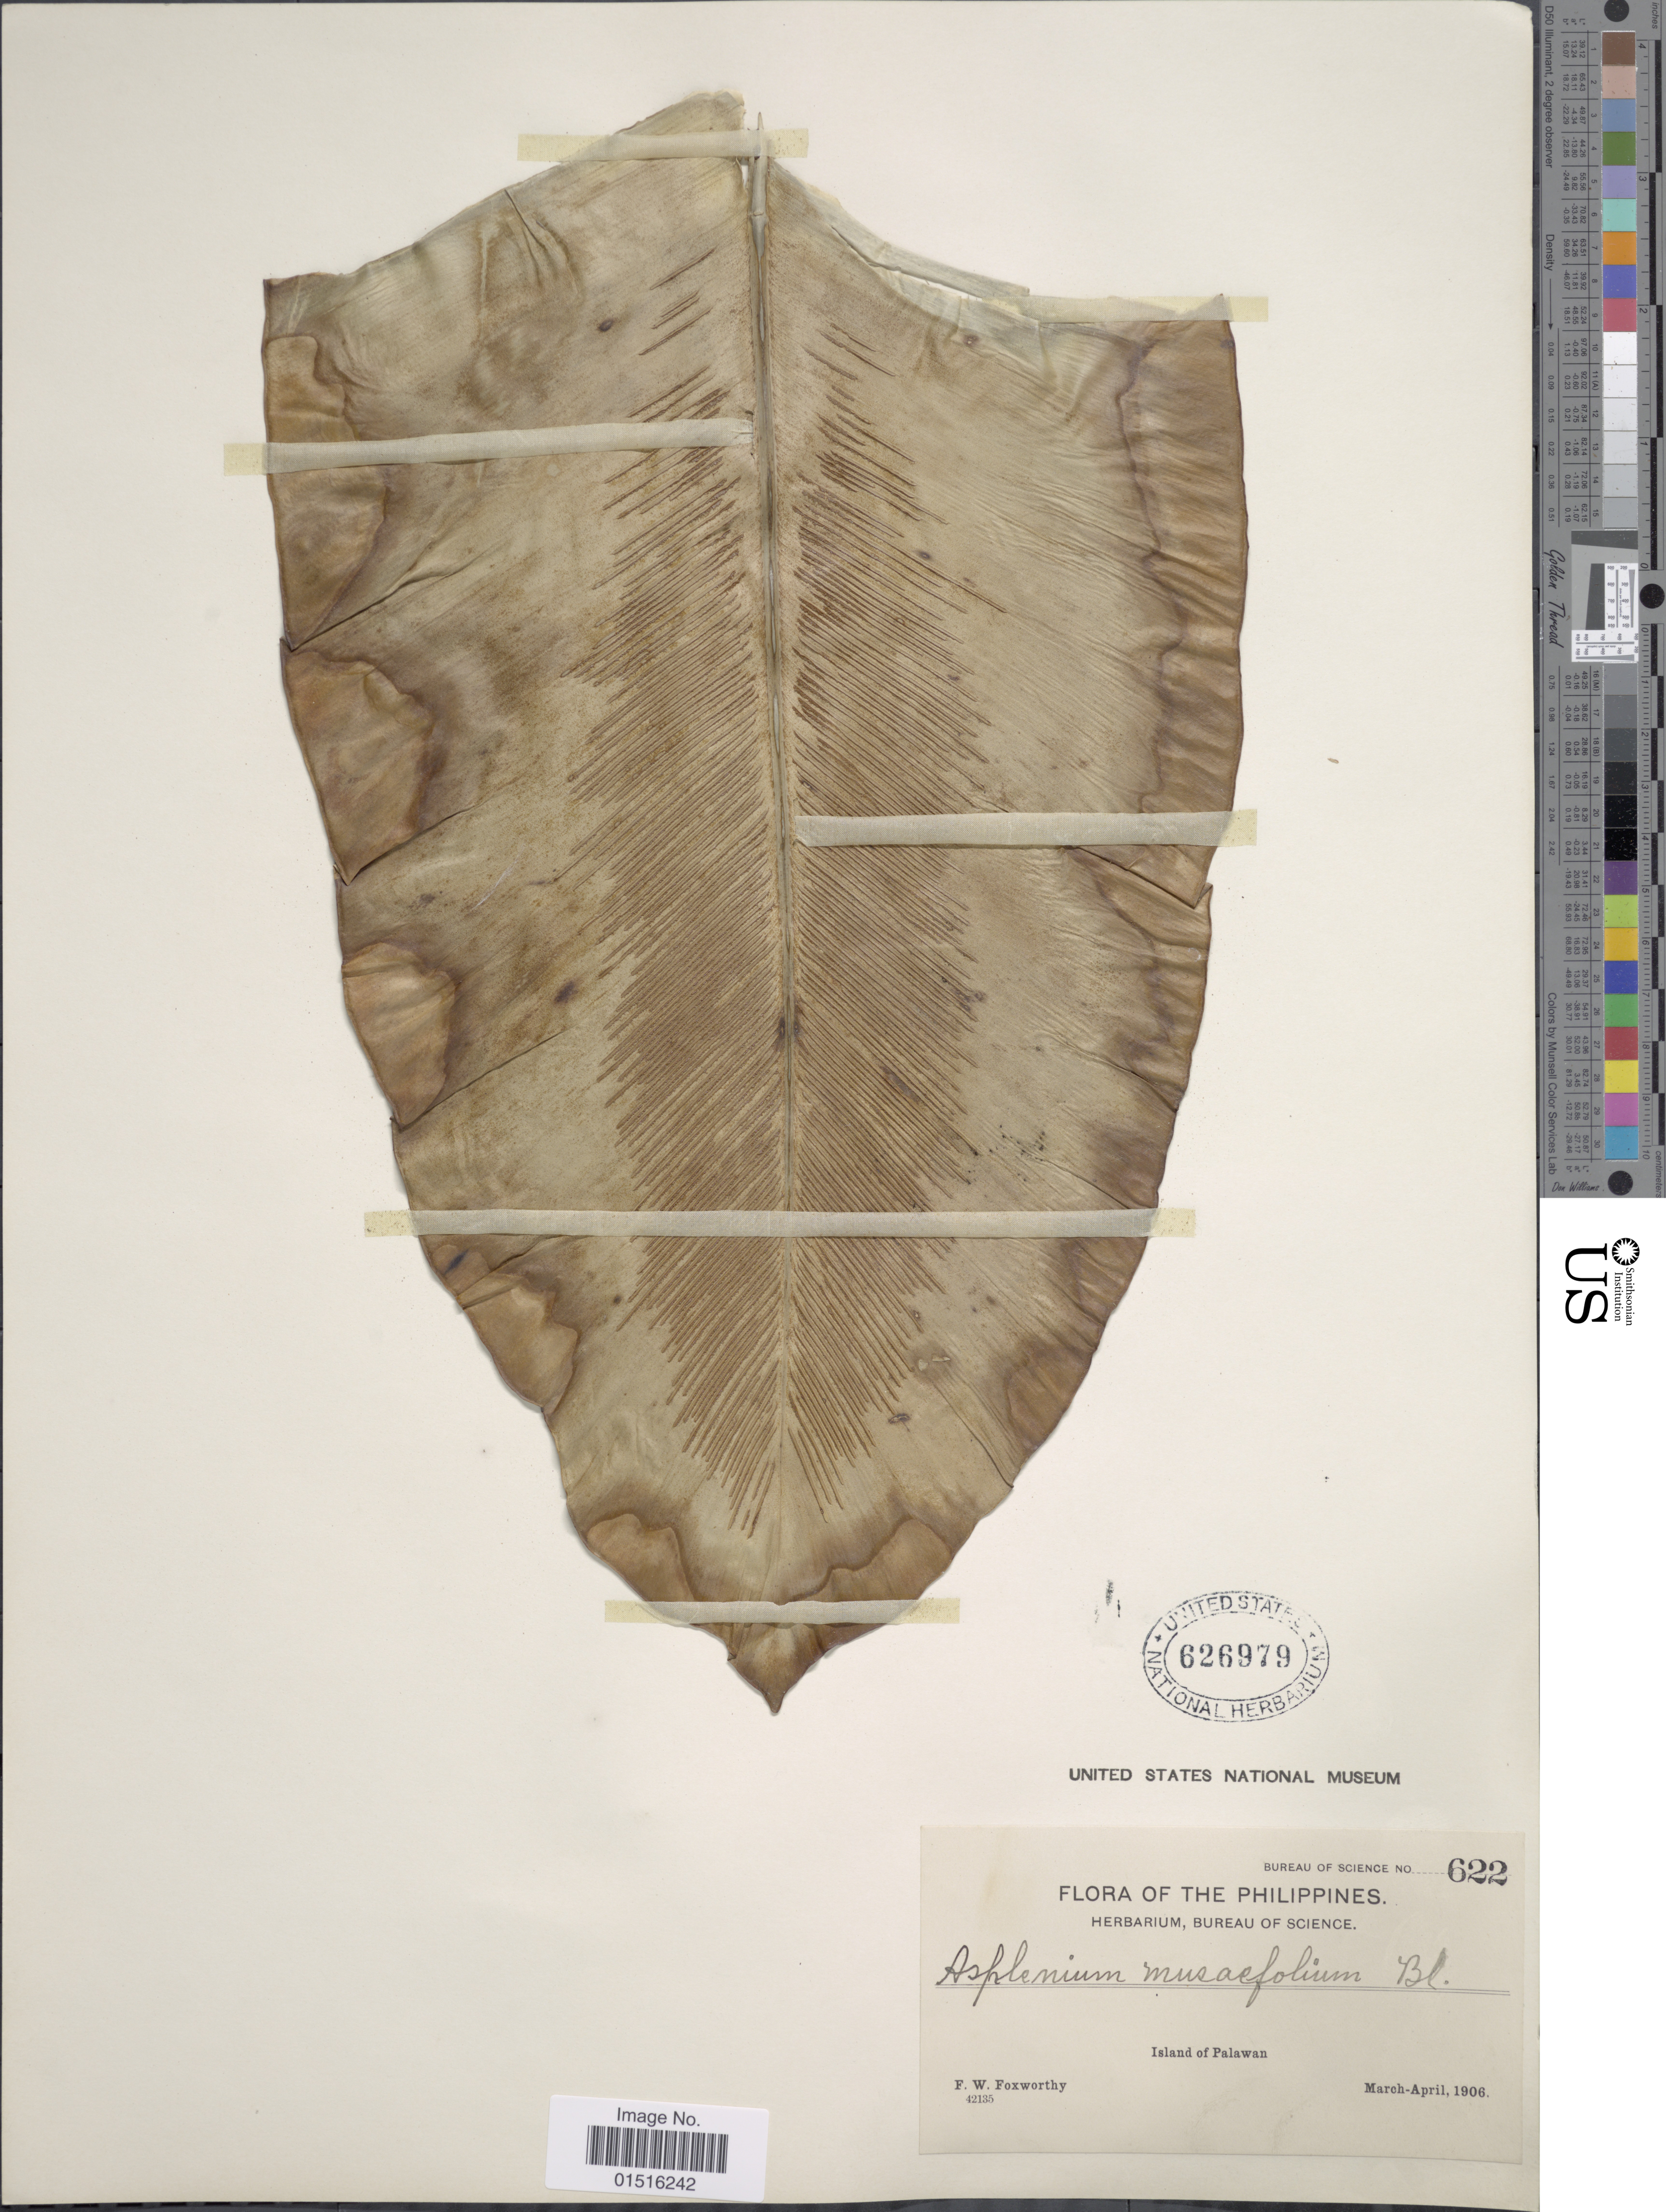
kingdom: Plantae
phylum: Tracheophyta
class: Polypodiopsida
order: Polypodiales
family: Aspleniaceae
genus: Asplenium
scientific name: Asplenium cymbifolium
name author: Christ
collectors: F. W. Foxworthy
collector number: Bureau of Science 622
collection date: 1906-03/1906-04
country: Philippines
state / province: Mimaropa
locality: Island of Palawan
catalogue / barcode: US 626979